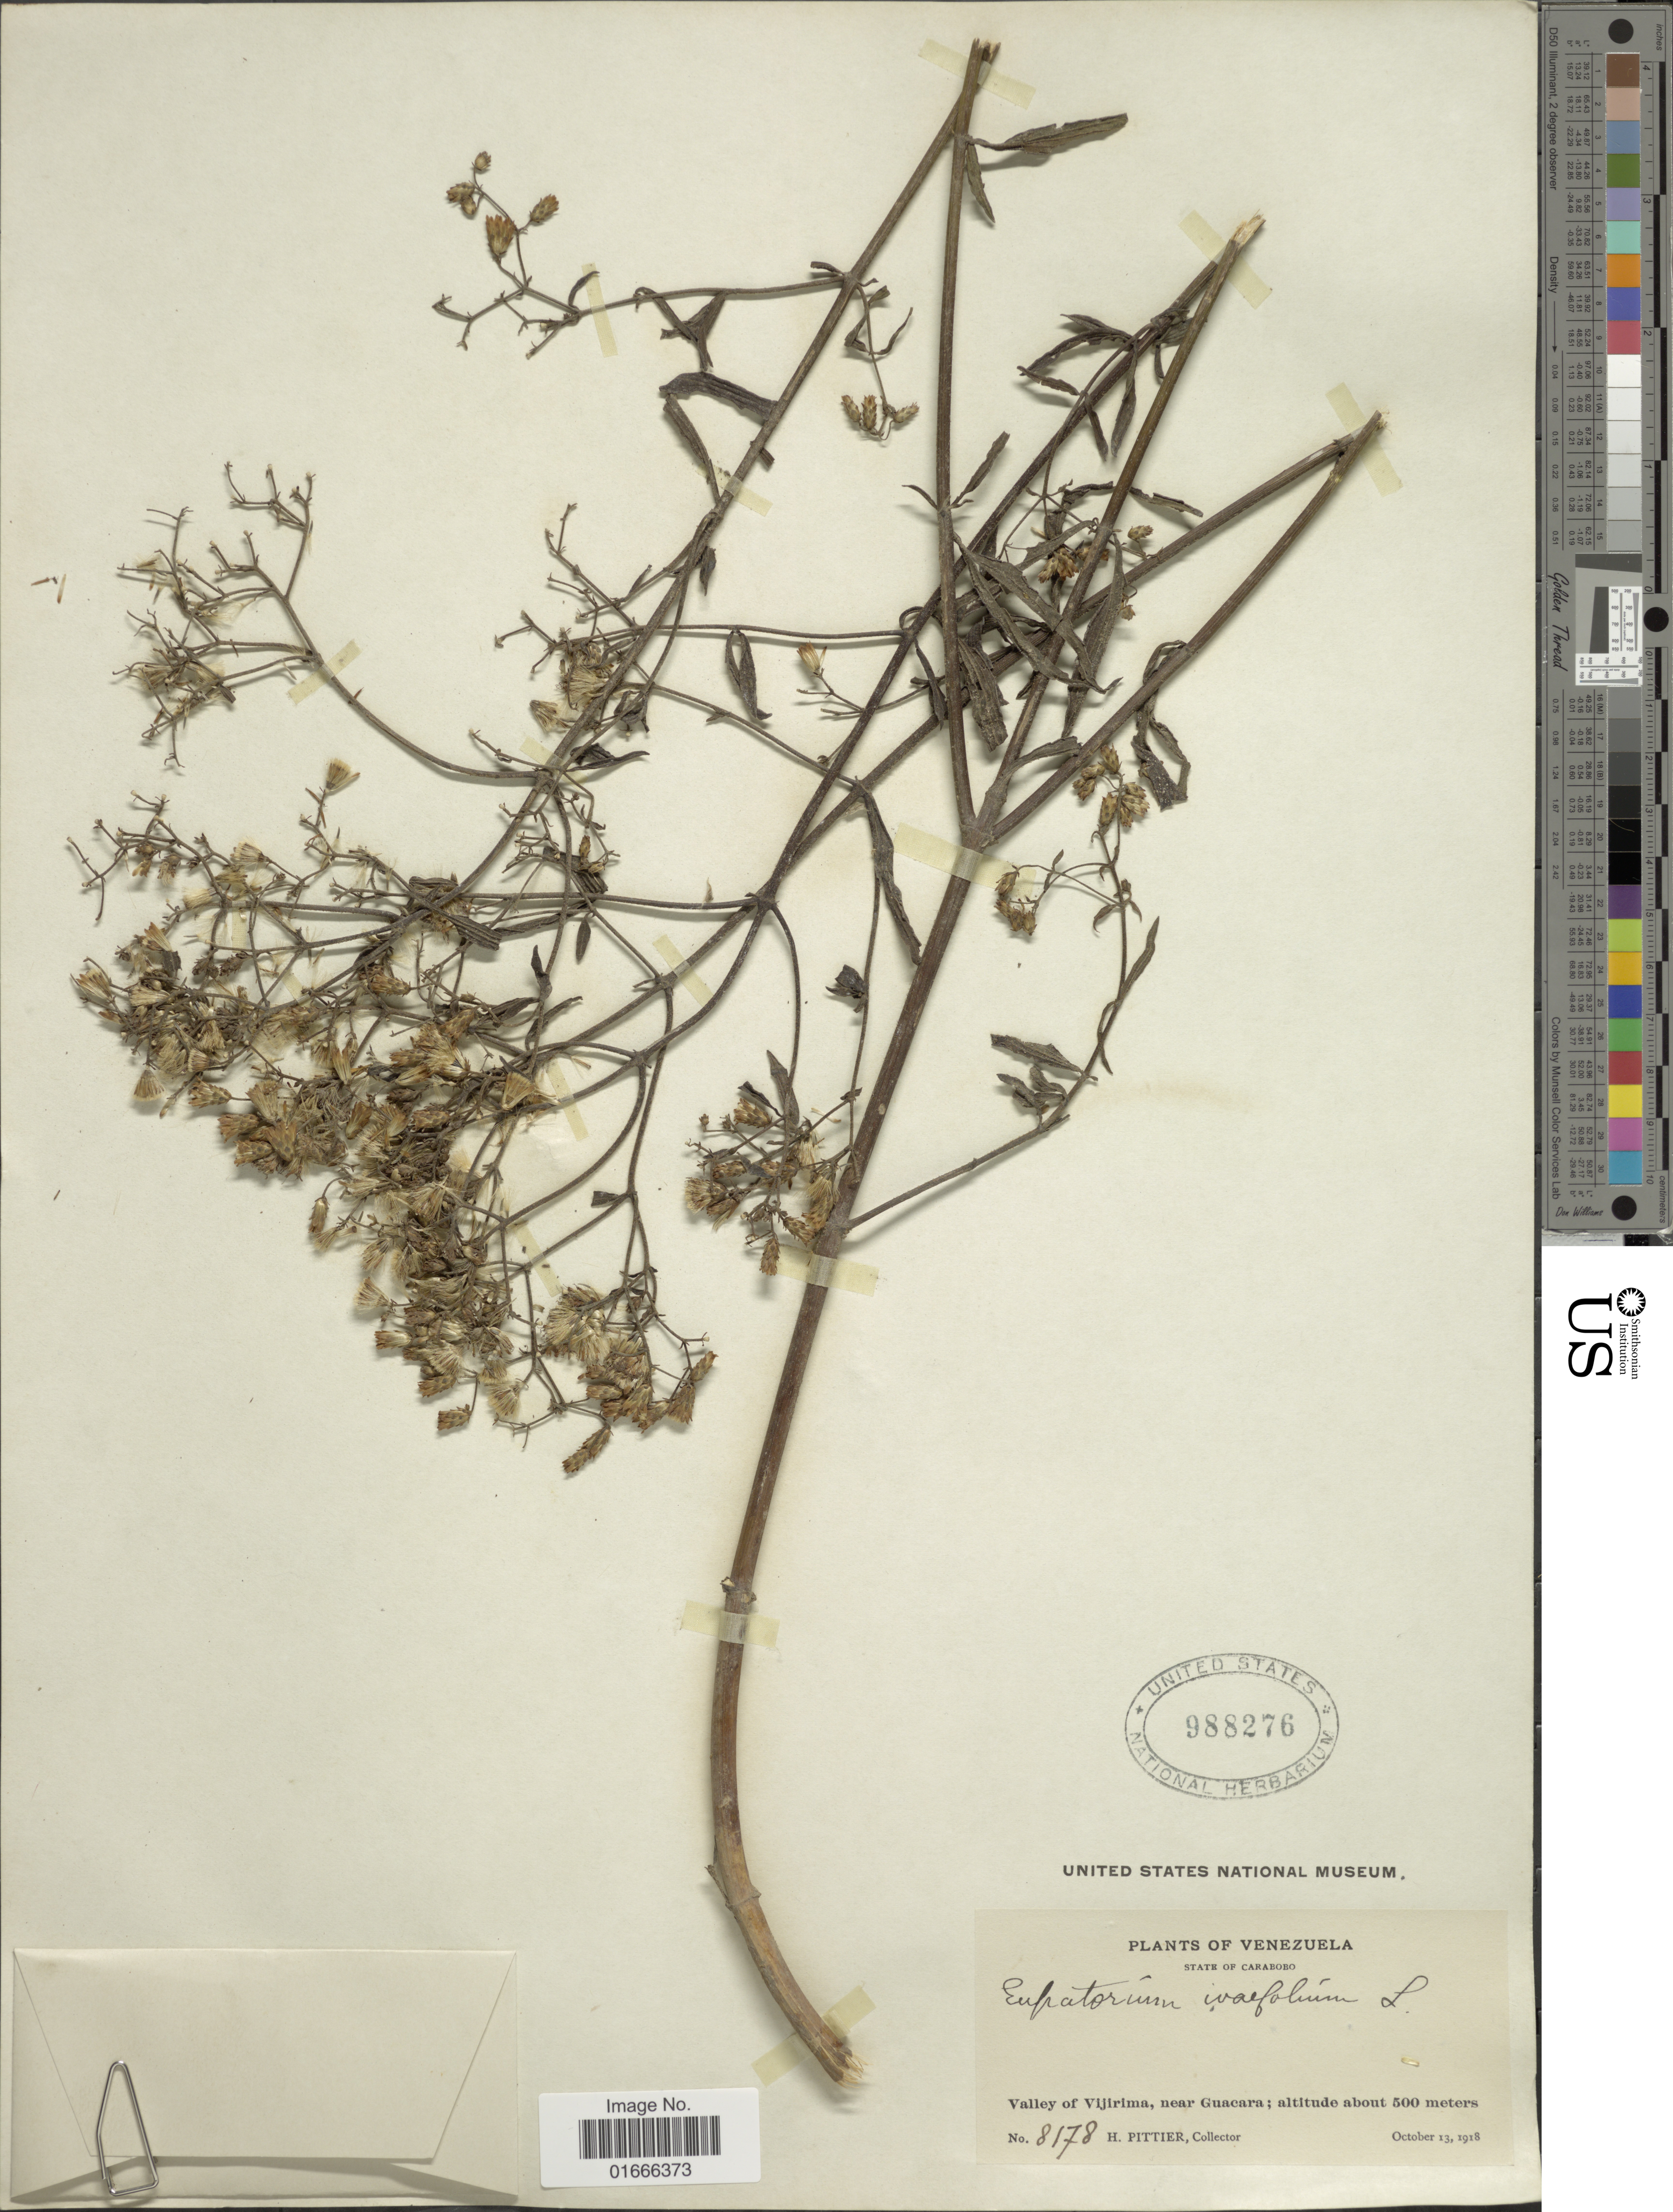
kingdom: Plantae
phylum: Tracheophyta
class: Magnoliopsida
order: Asterales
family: Asteraceae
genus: Chromolaena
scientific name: Chromolaena ivaefolia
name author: (L.) R.M. King & H. Rob.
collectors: H. F. Pittier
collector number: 8178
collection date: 1918-10-13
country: Venezuela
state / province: Carabobo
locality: Valley of Vijirima, near Guacara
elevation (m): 500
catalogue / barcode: US 988276